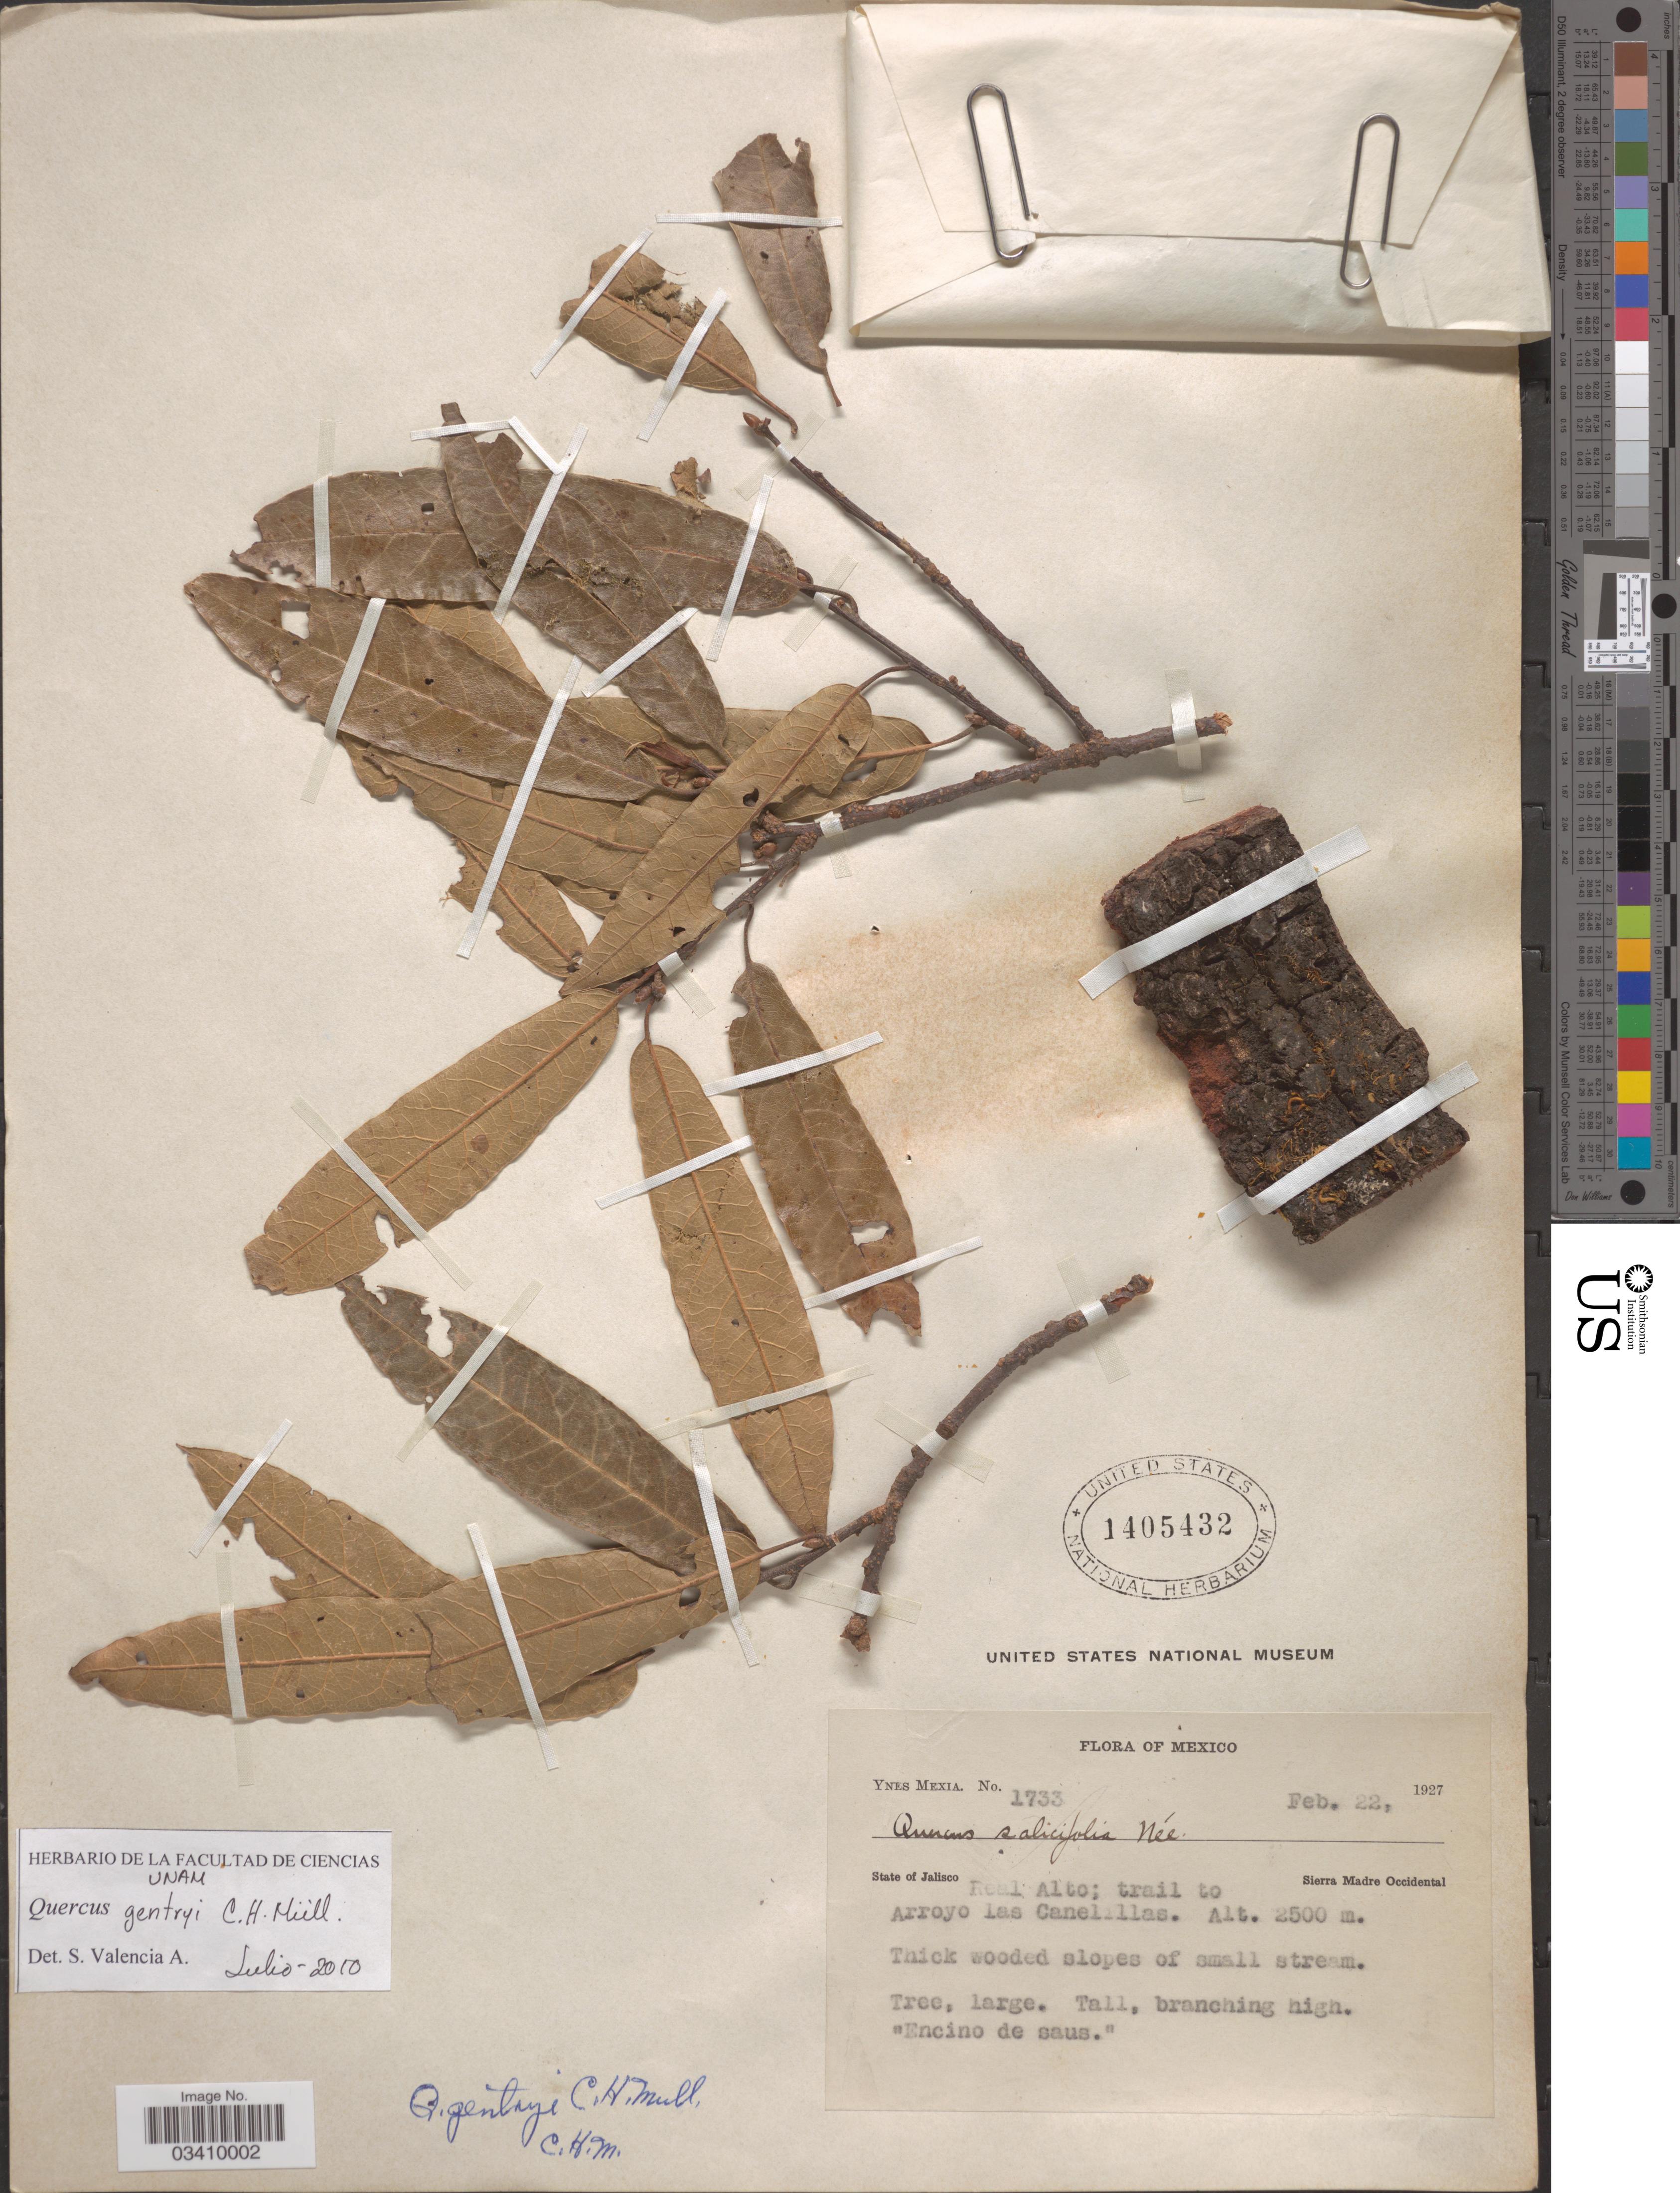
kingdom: Plantae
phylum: Tracheophyta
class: Magnoliopsida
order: Fagales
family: Fagaceae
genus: Quercus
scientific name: Quercus gentryi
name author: C.H. Mull.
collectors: Y. Mexia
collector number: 1733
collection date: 1927-02-22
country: Mexico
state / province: Jalisco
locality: Real Alto; trail to Arroyo las Canelillas. Sierra Madre Occidental.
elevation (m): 2500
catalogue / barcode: US 1405432